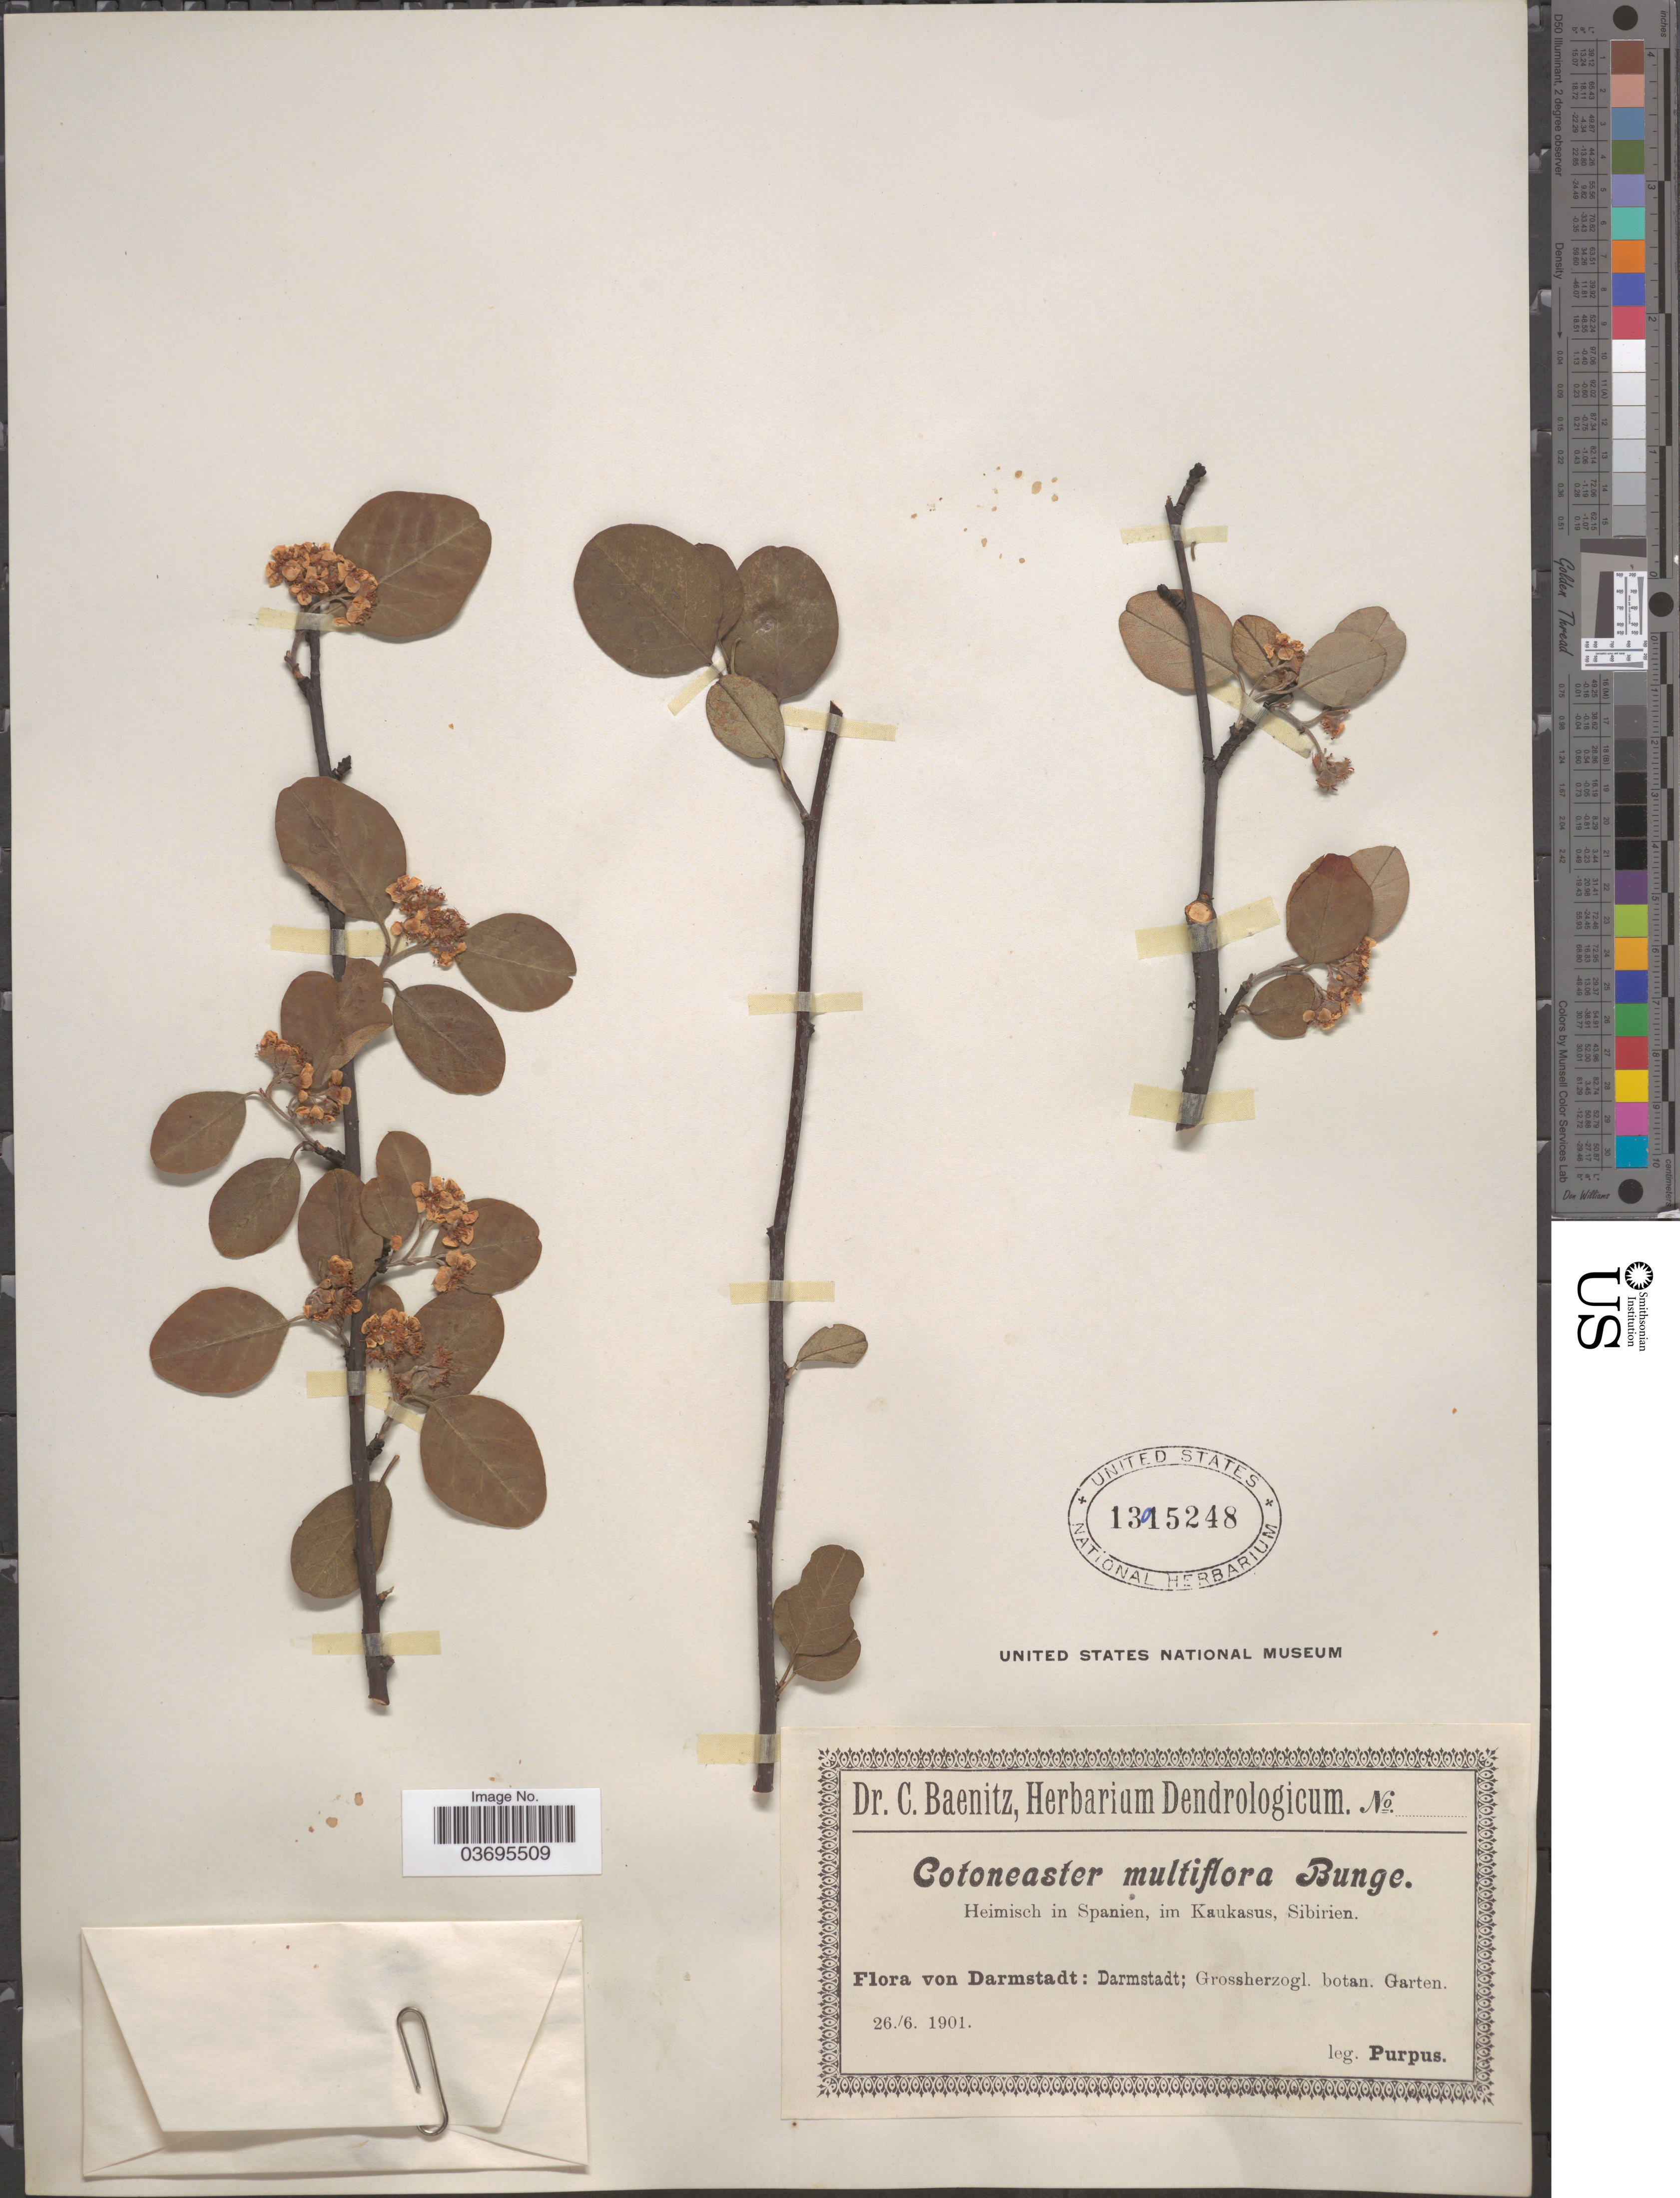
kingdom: Plantae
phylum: Tracheophyta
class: Magnoliopsida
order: Rosales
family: Rosaceae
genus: Cotoneaster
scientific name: Cotoneaster multiflora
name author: Bunge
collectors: -- Purpus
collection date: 1901-06-26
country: Germany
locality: Darmstadt: Darmstadt; Grossherzogl. botan. Garten.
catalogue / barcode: US 1395248